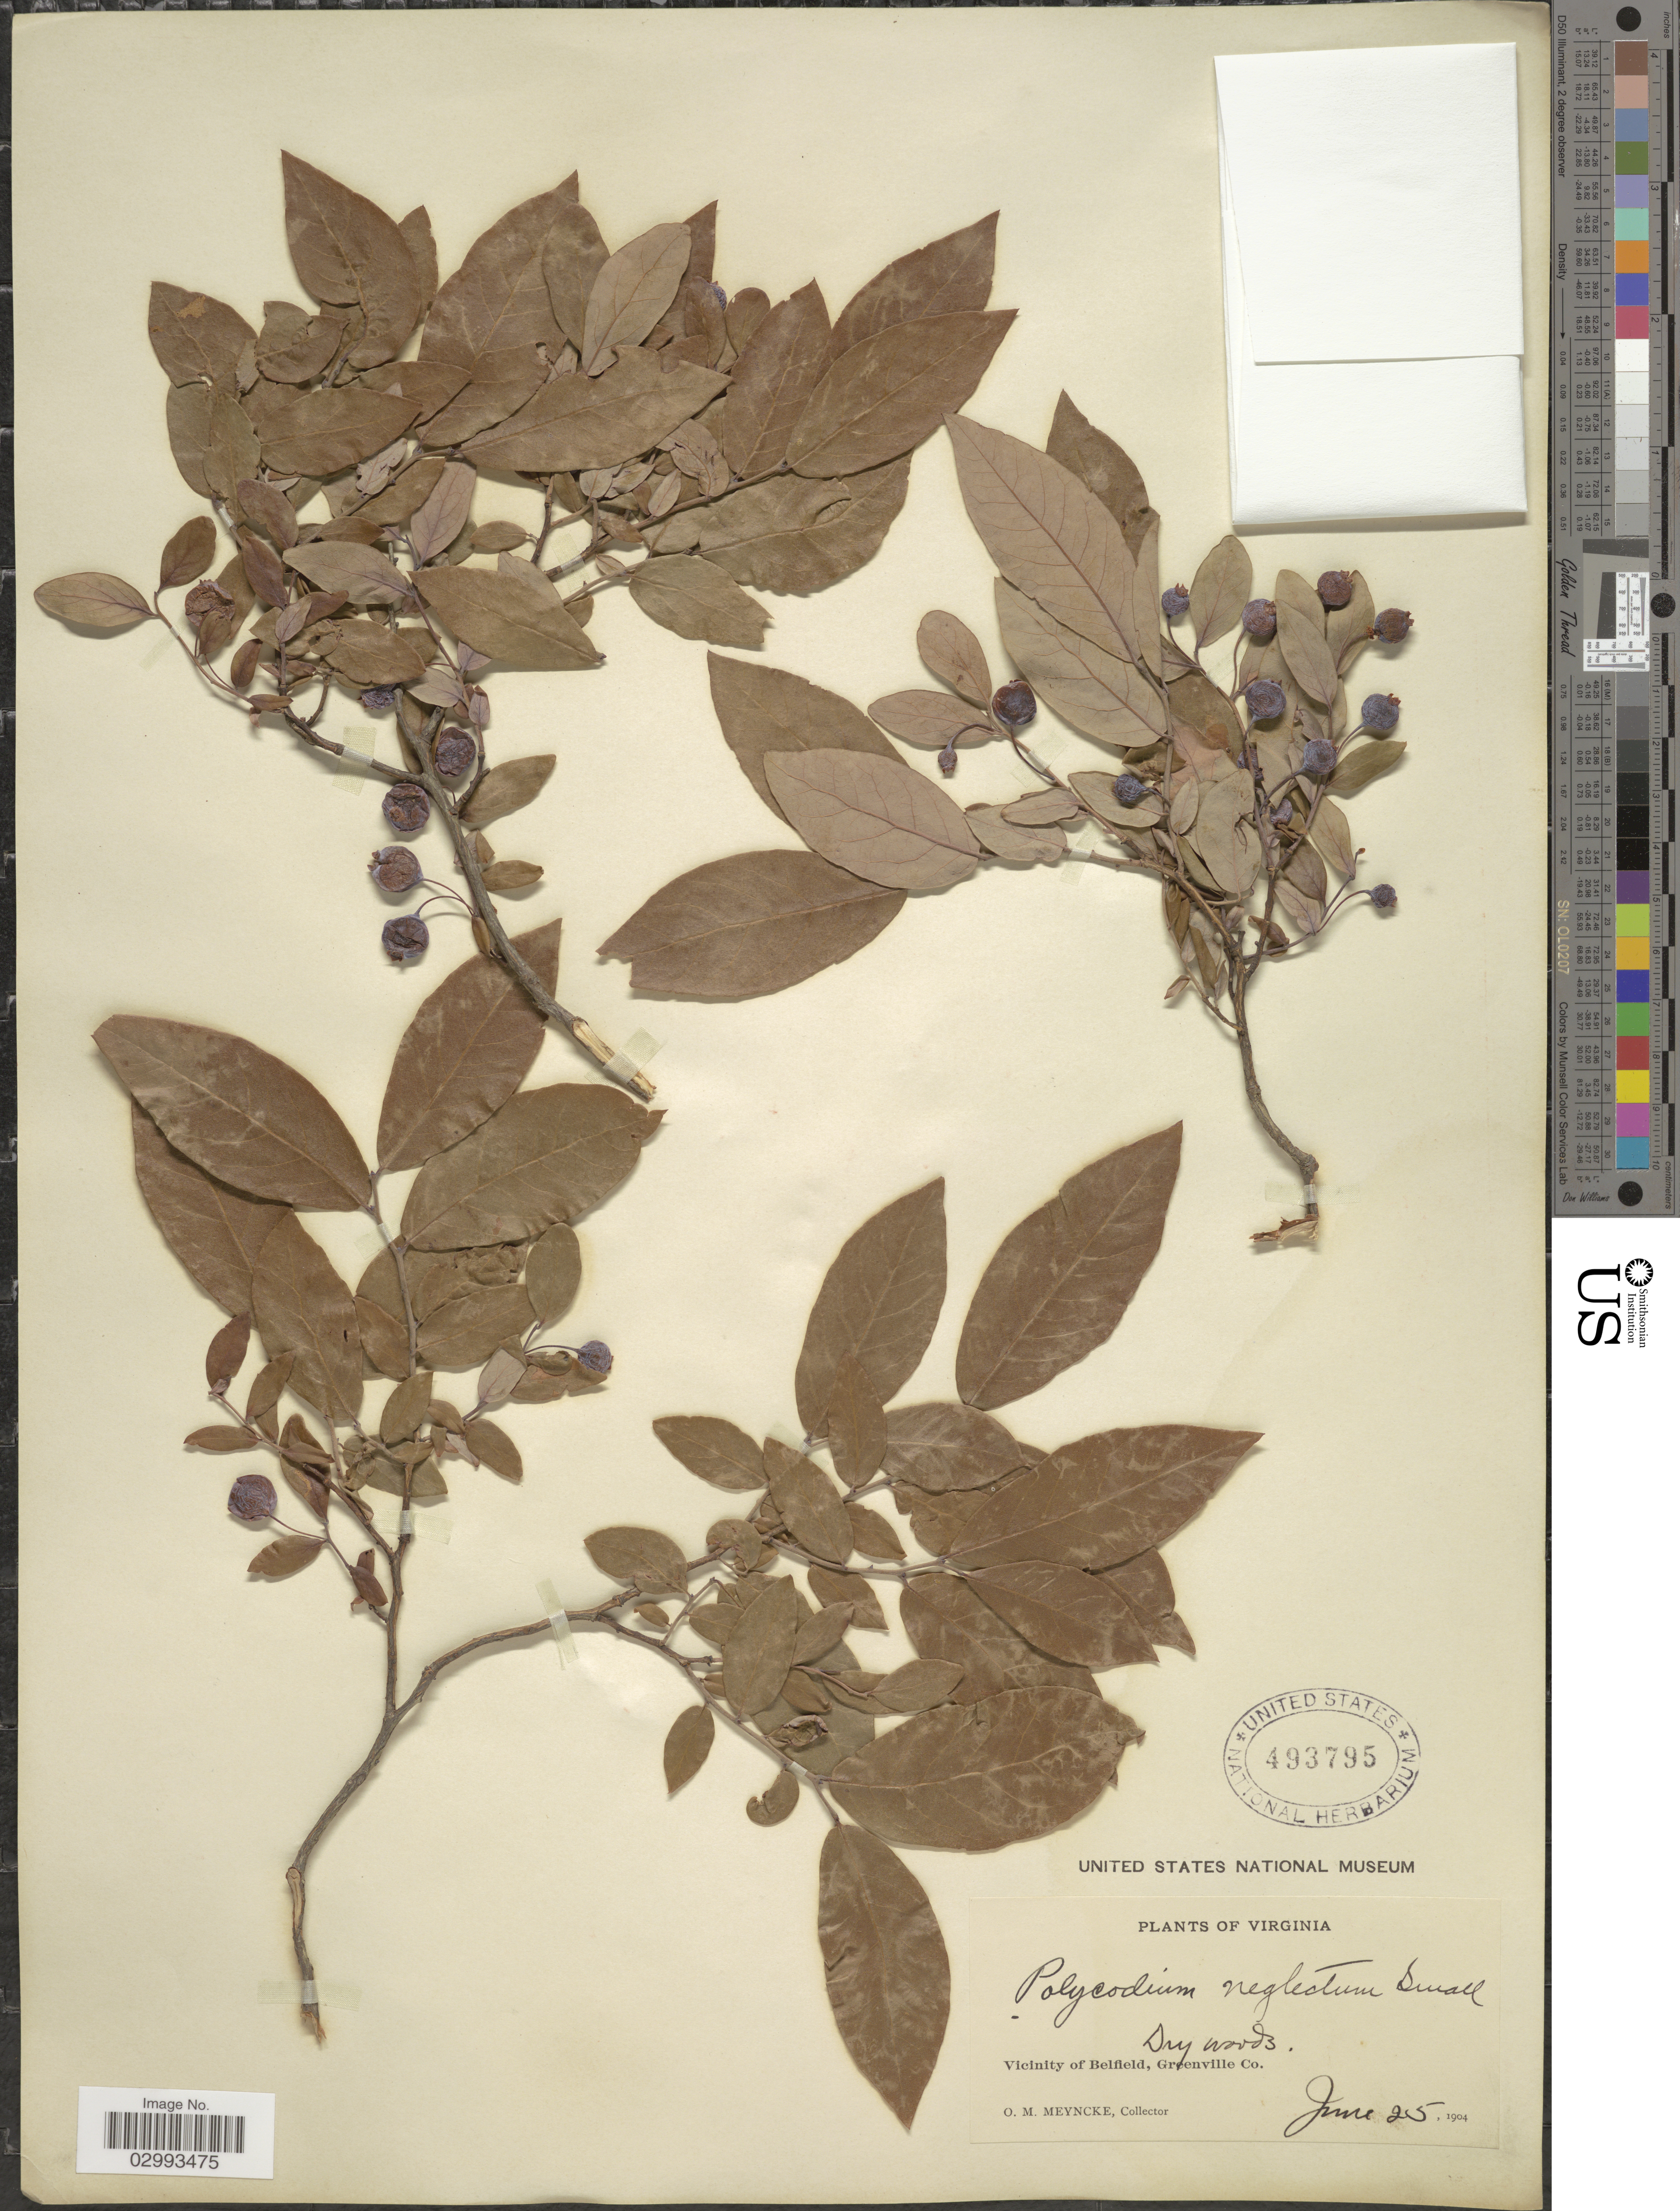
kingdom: Plantae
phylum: Tracheophyta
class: Magnoliopsida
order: Ericales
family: Ericaceae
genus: Polycodium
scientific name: Polycodium stamineum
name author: (L.) Greene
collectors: O. Meyncke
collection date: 1904-06-25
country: United States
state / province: Virginia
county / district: Greensville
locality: Vicinity of Belfield, Greenville Co.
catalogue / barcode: US 493795